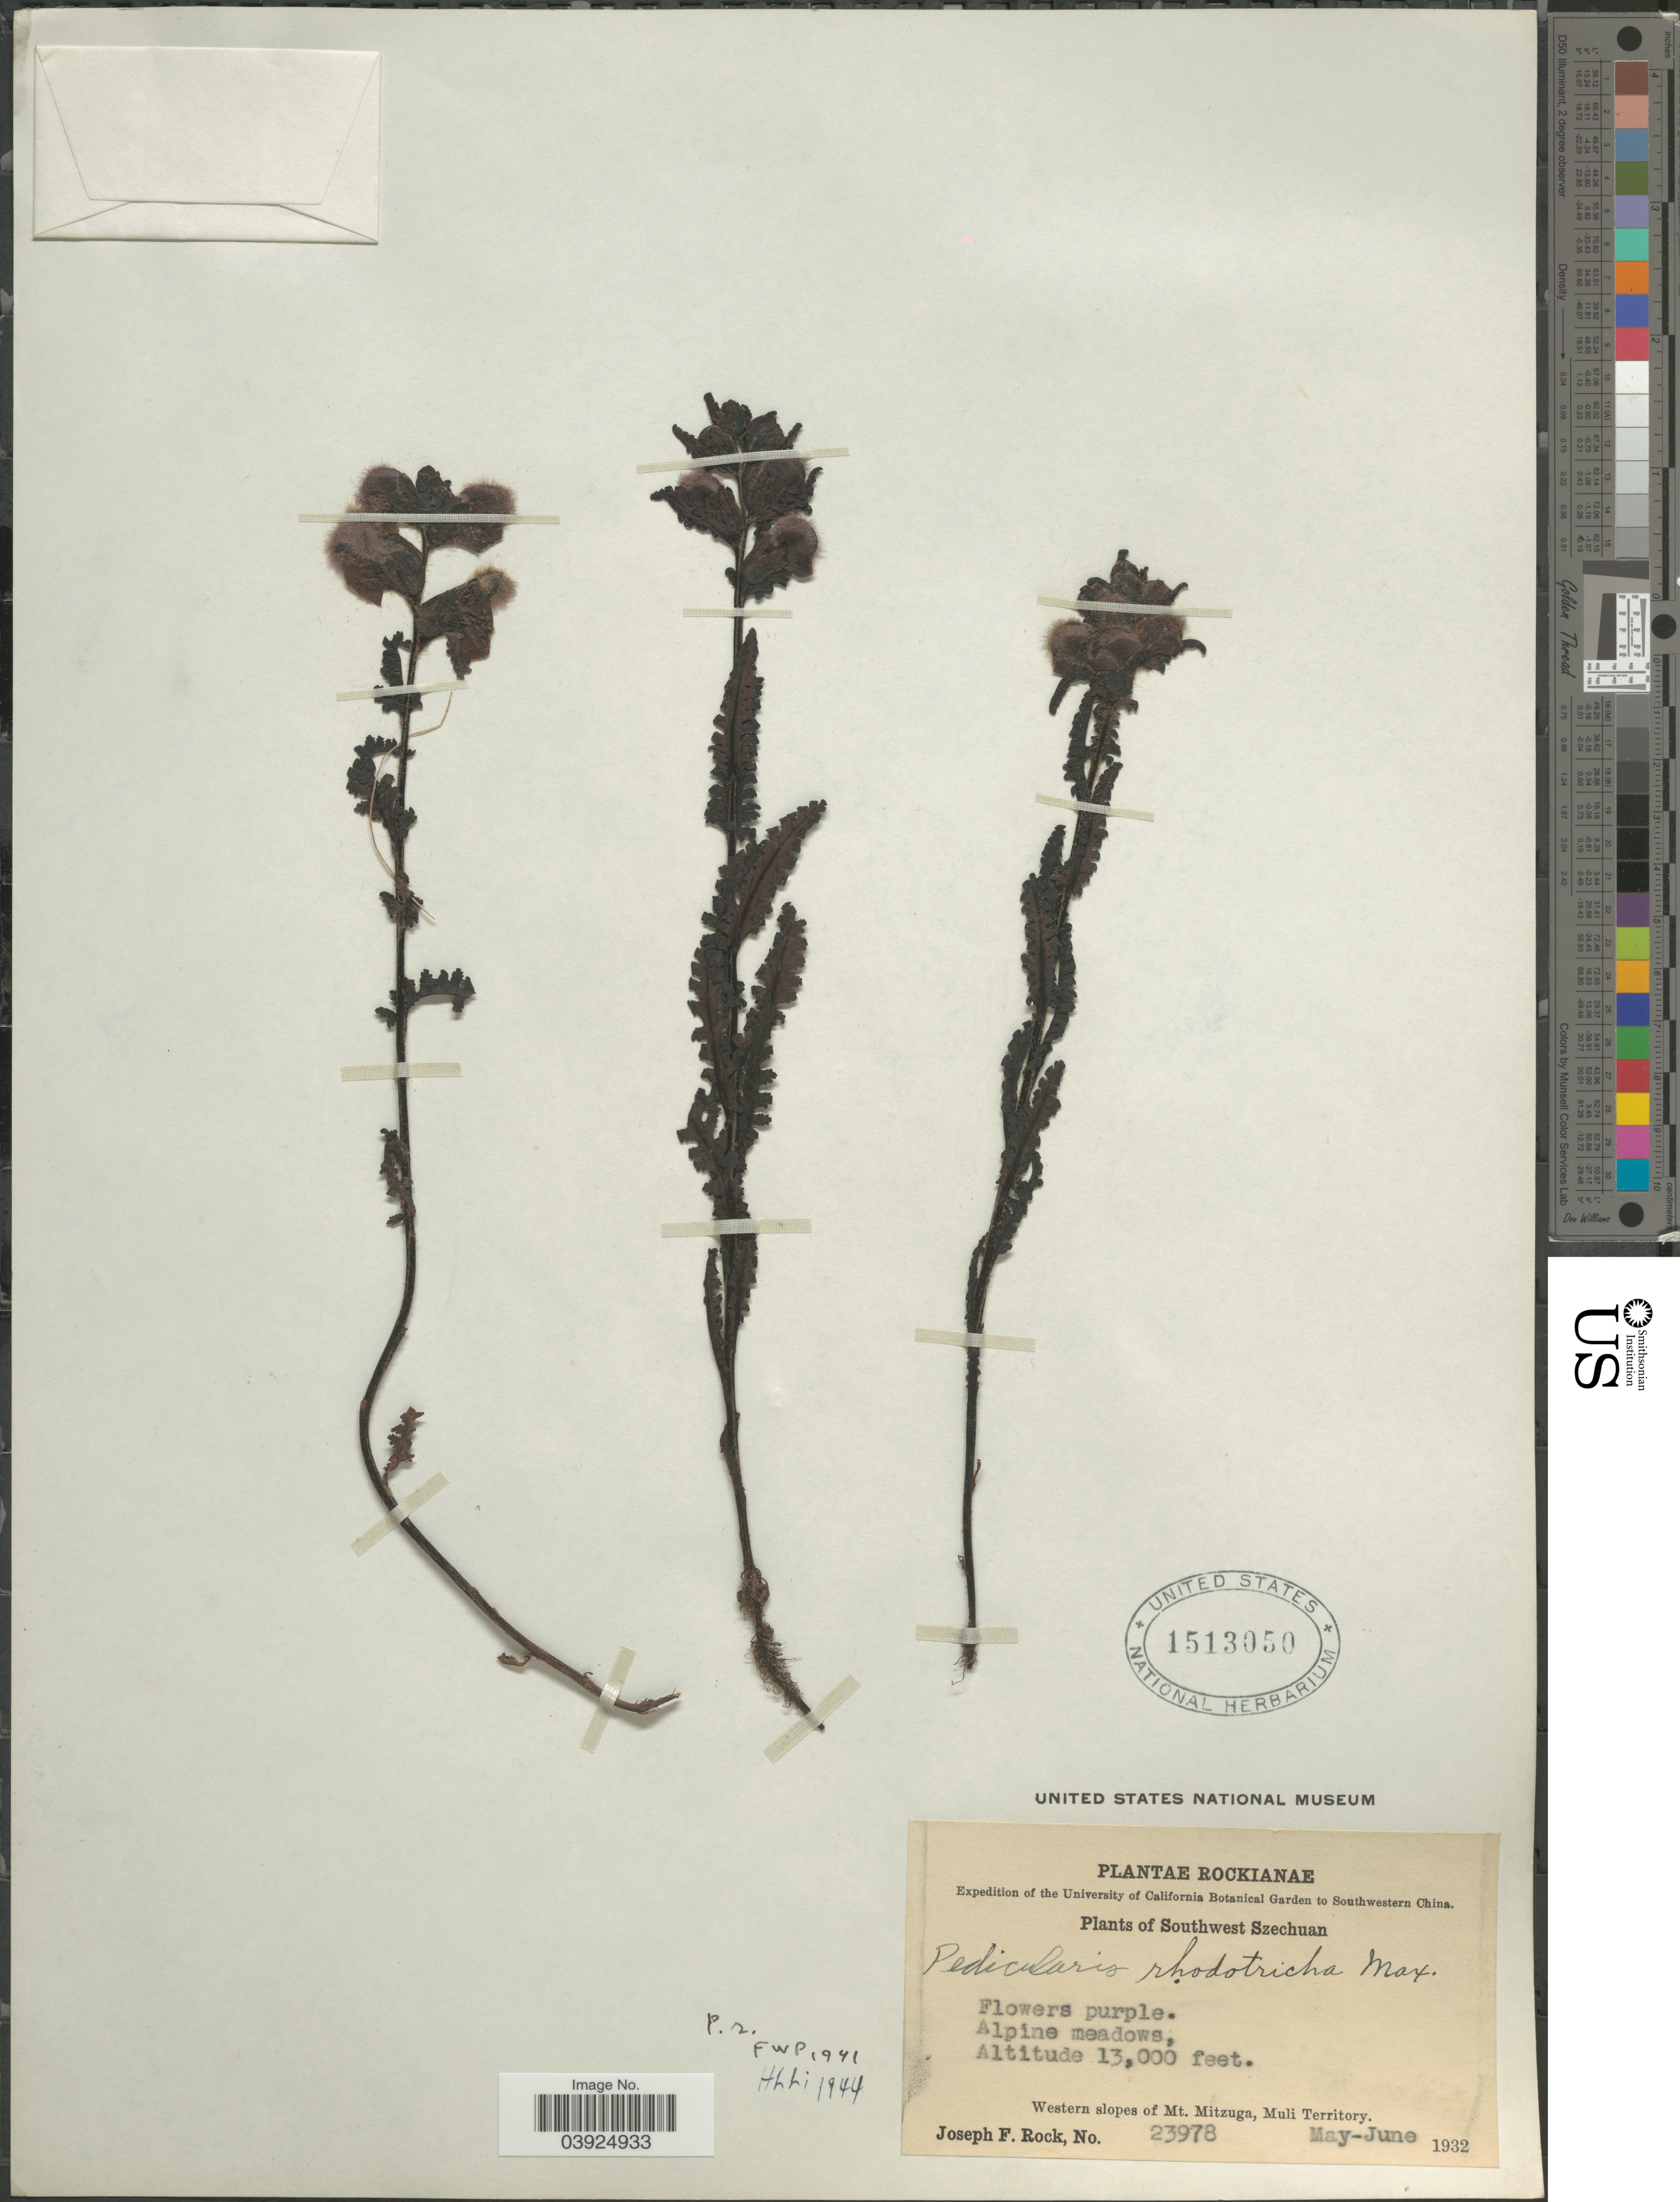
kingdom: Plantae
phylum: Tracheophyta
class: Magnoliopsida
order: Lamiales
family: Orobanchaceae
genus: Pedicularis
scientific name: Pedicularis rhodotricha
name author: Maxim.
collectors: J. F. Rock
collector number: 23978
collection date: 1932-05/1932-06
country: China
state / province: Sichuan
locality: Southwestern China. Southwest Szechuan. Western slopes of Mt. Mitzuga, Muli Territory.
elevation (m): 3962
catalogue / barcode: US 1513050